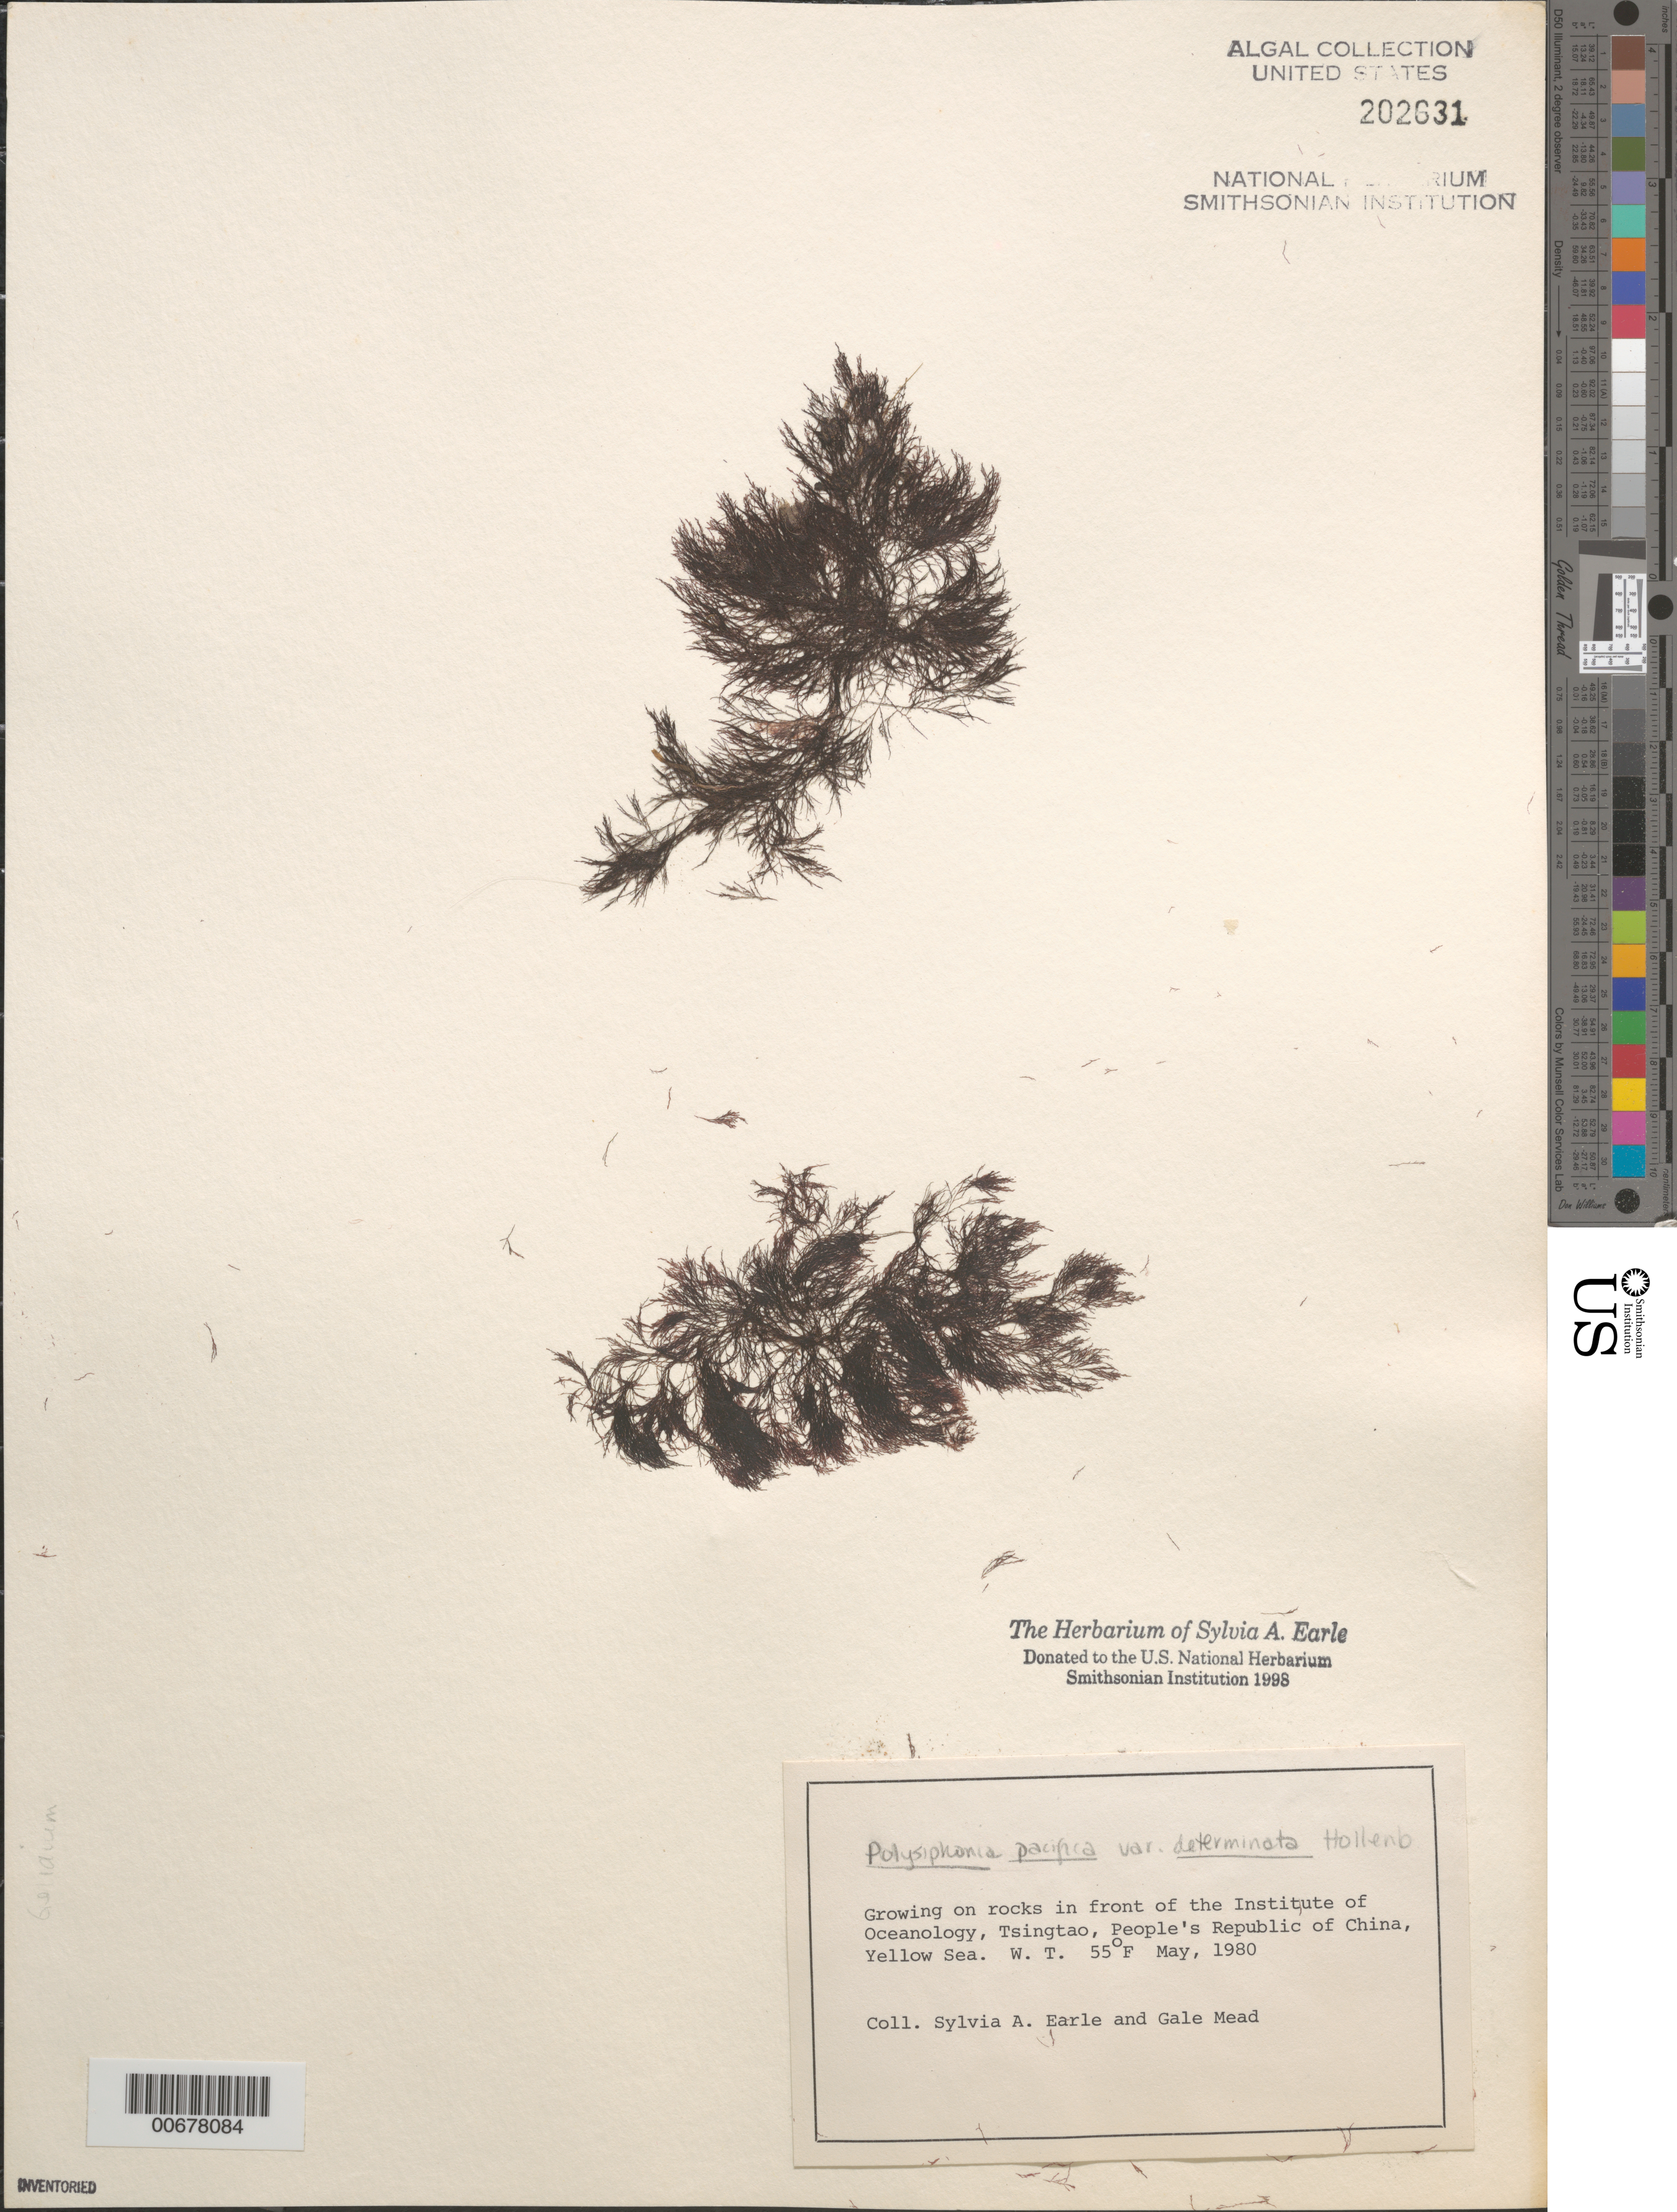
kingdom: Plantae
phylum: Rhodophyta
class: Florideophyceae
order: Ceramiales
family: Rhodomelaceae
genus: Polysiphonia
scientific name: Polysiphonia pacifica var. determinata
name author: Hollenb.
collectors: S. A. Earle & G. Mead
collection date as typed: May 1980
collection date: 1980-05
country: China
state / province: Shandong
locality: Qingdau (Tsingtao), Institute of Oceanology beach, Yellow Sea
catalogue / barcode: US 202631